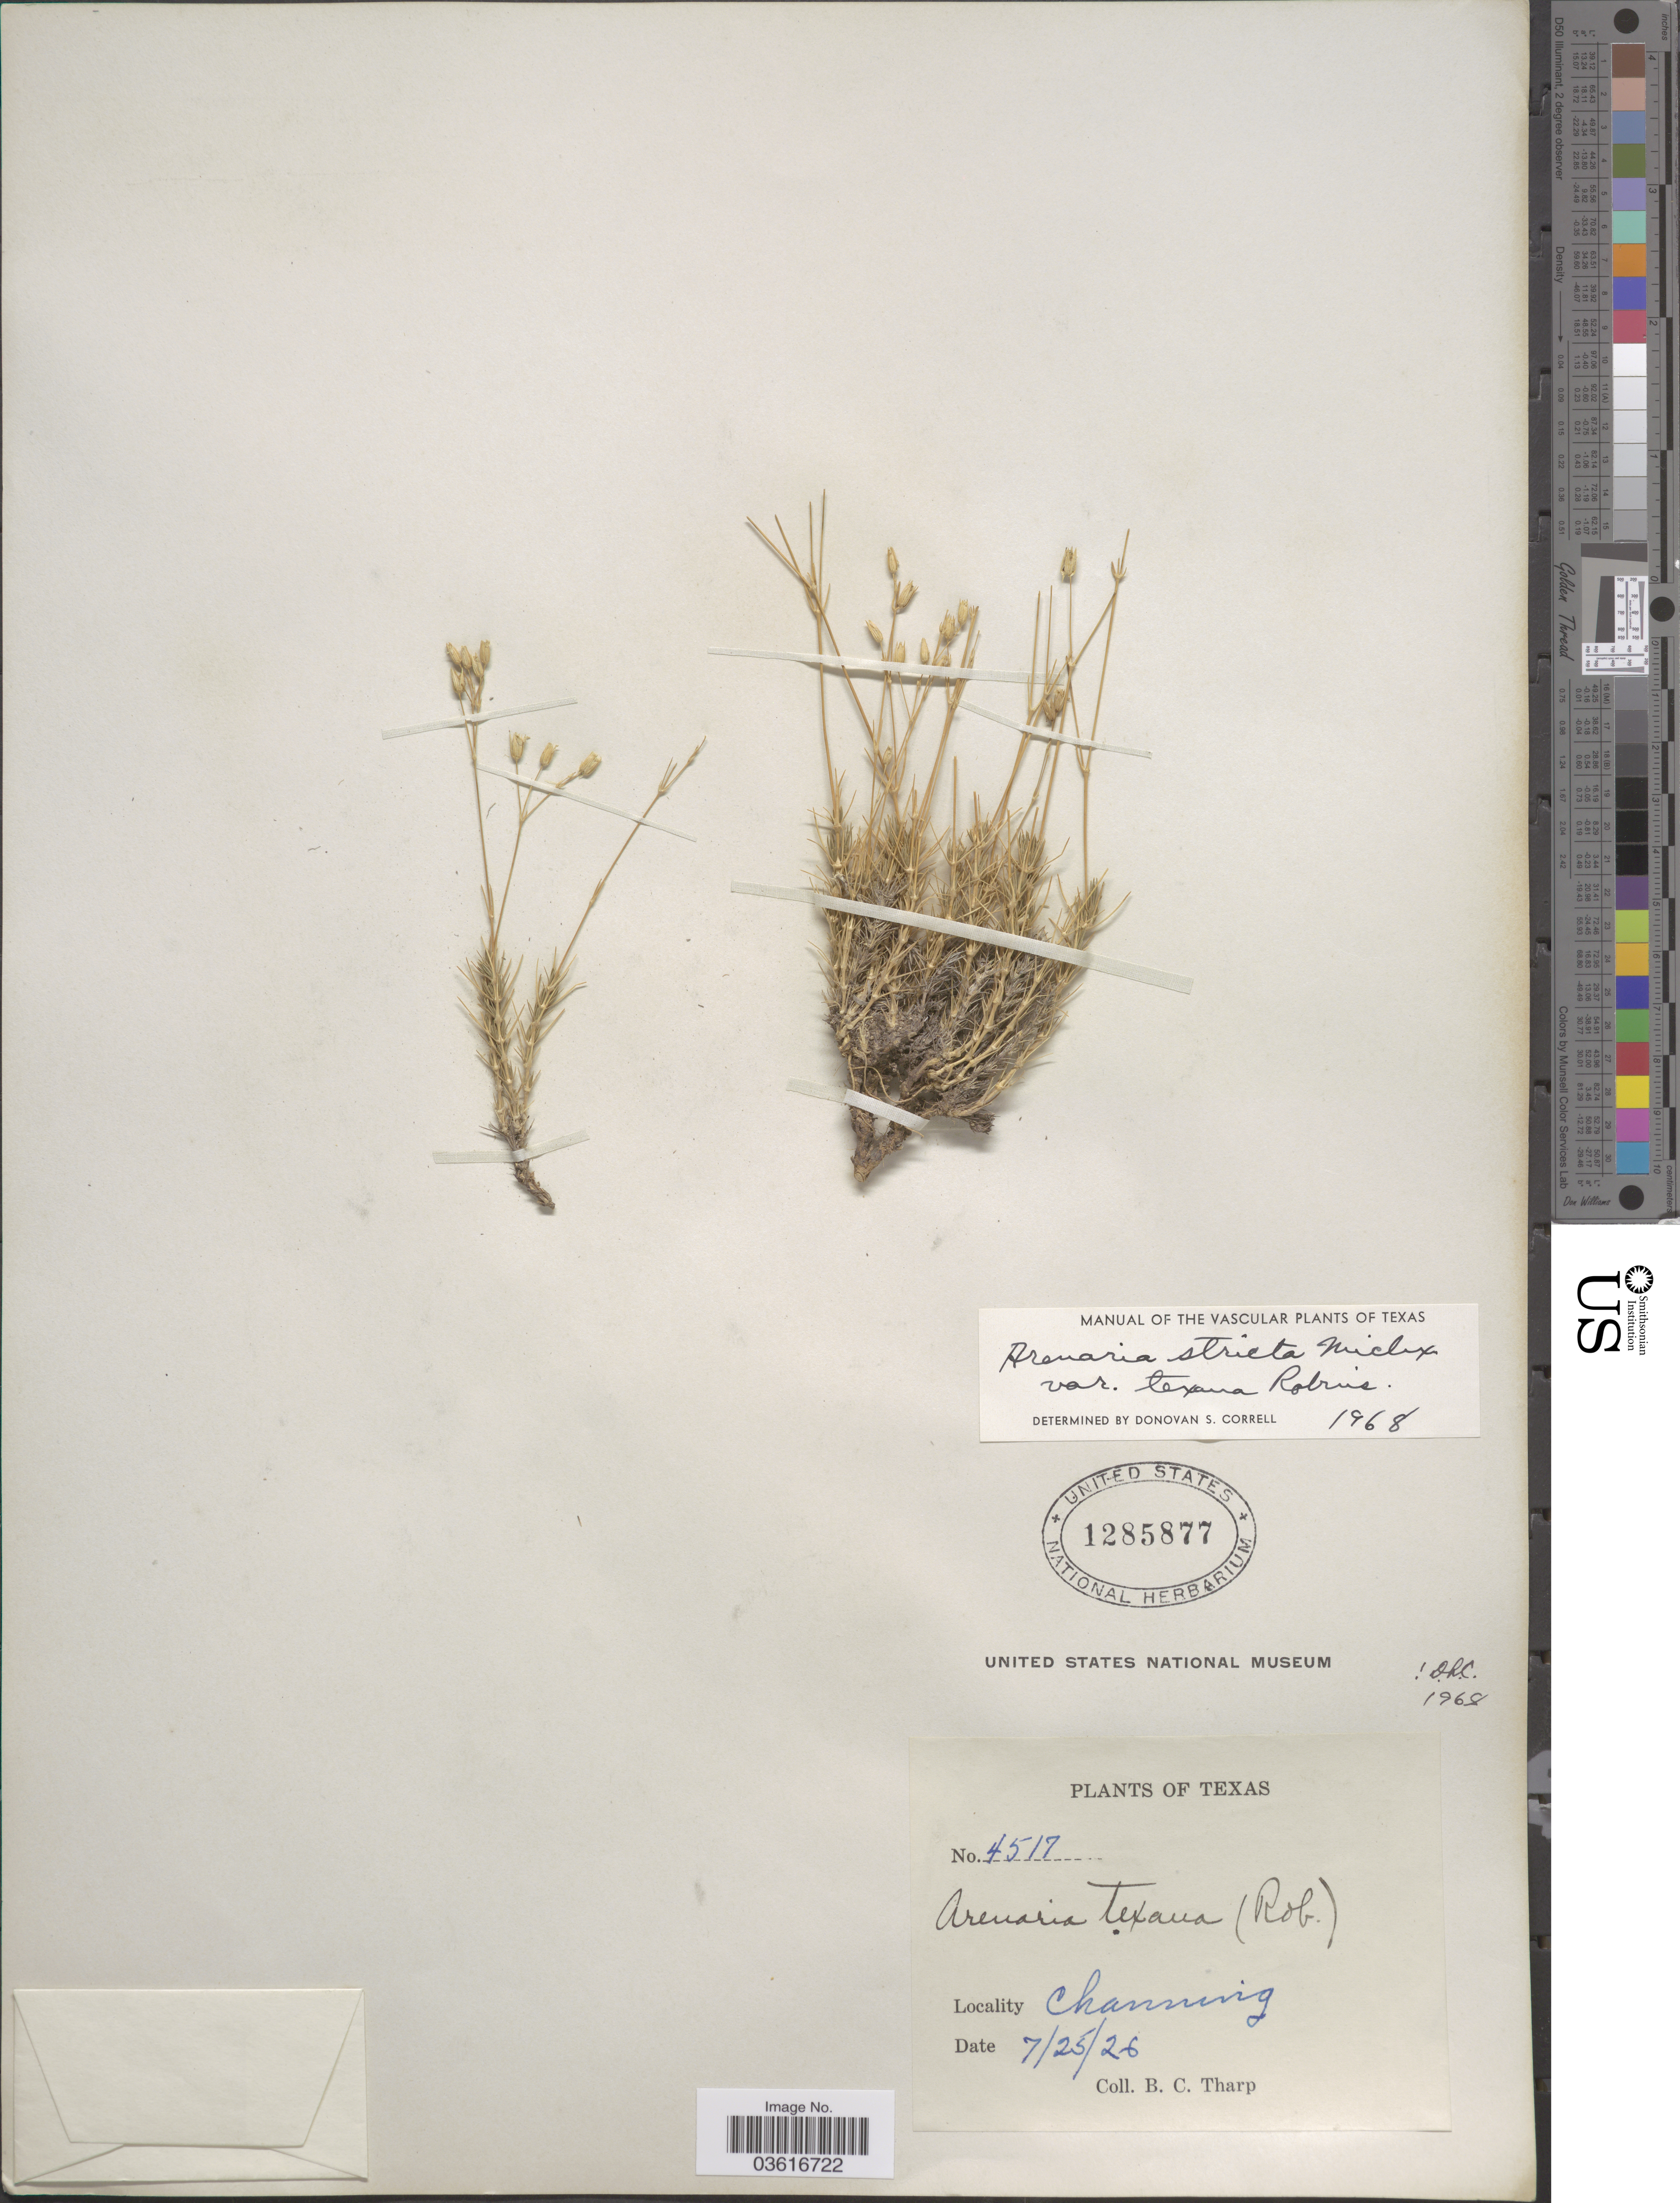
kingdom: Plantae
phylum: Tracheophyta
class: Magnoliopsida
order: Caryophyllales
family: Caryophyllaceae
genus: Minuartia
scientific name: Minuartia stricta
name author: (Sw.) Hiern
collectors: B. C. Tharp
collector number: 4517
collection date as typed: Transcribed d/m/y: 25/7/26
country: United States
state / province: Texas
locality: Channing.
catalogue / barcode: US 1285877